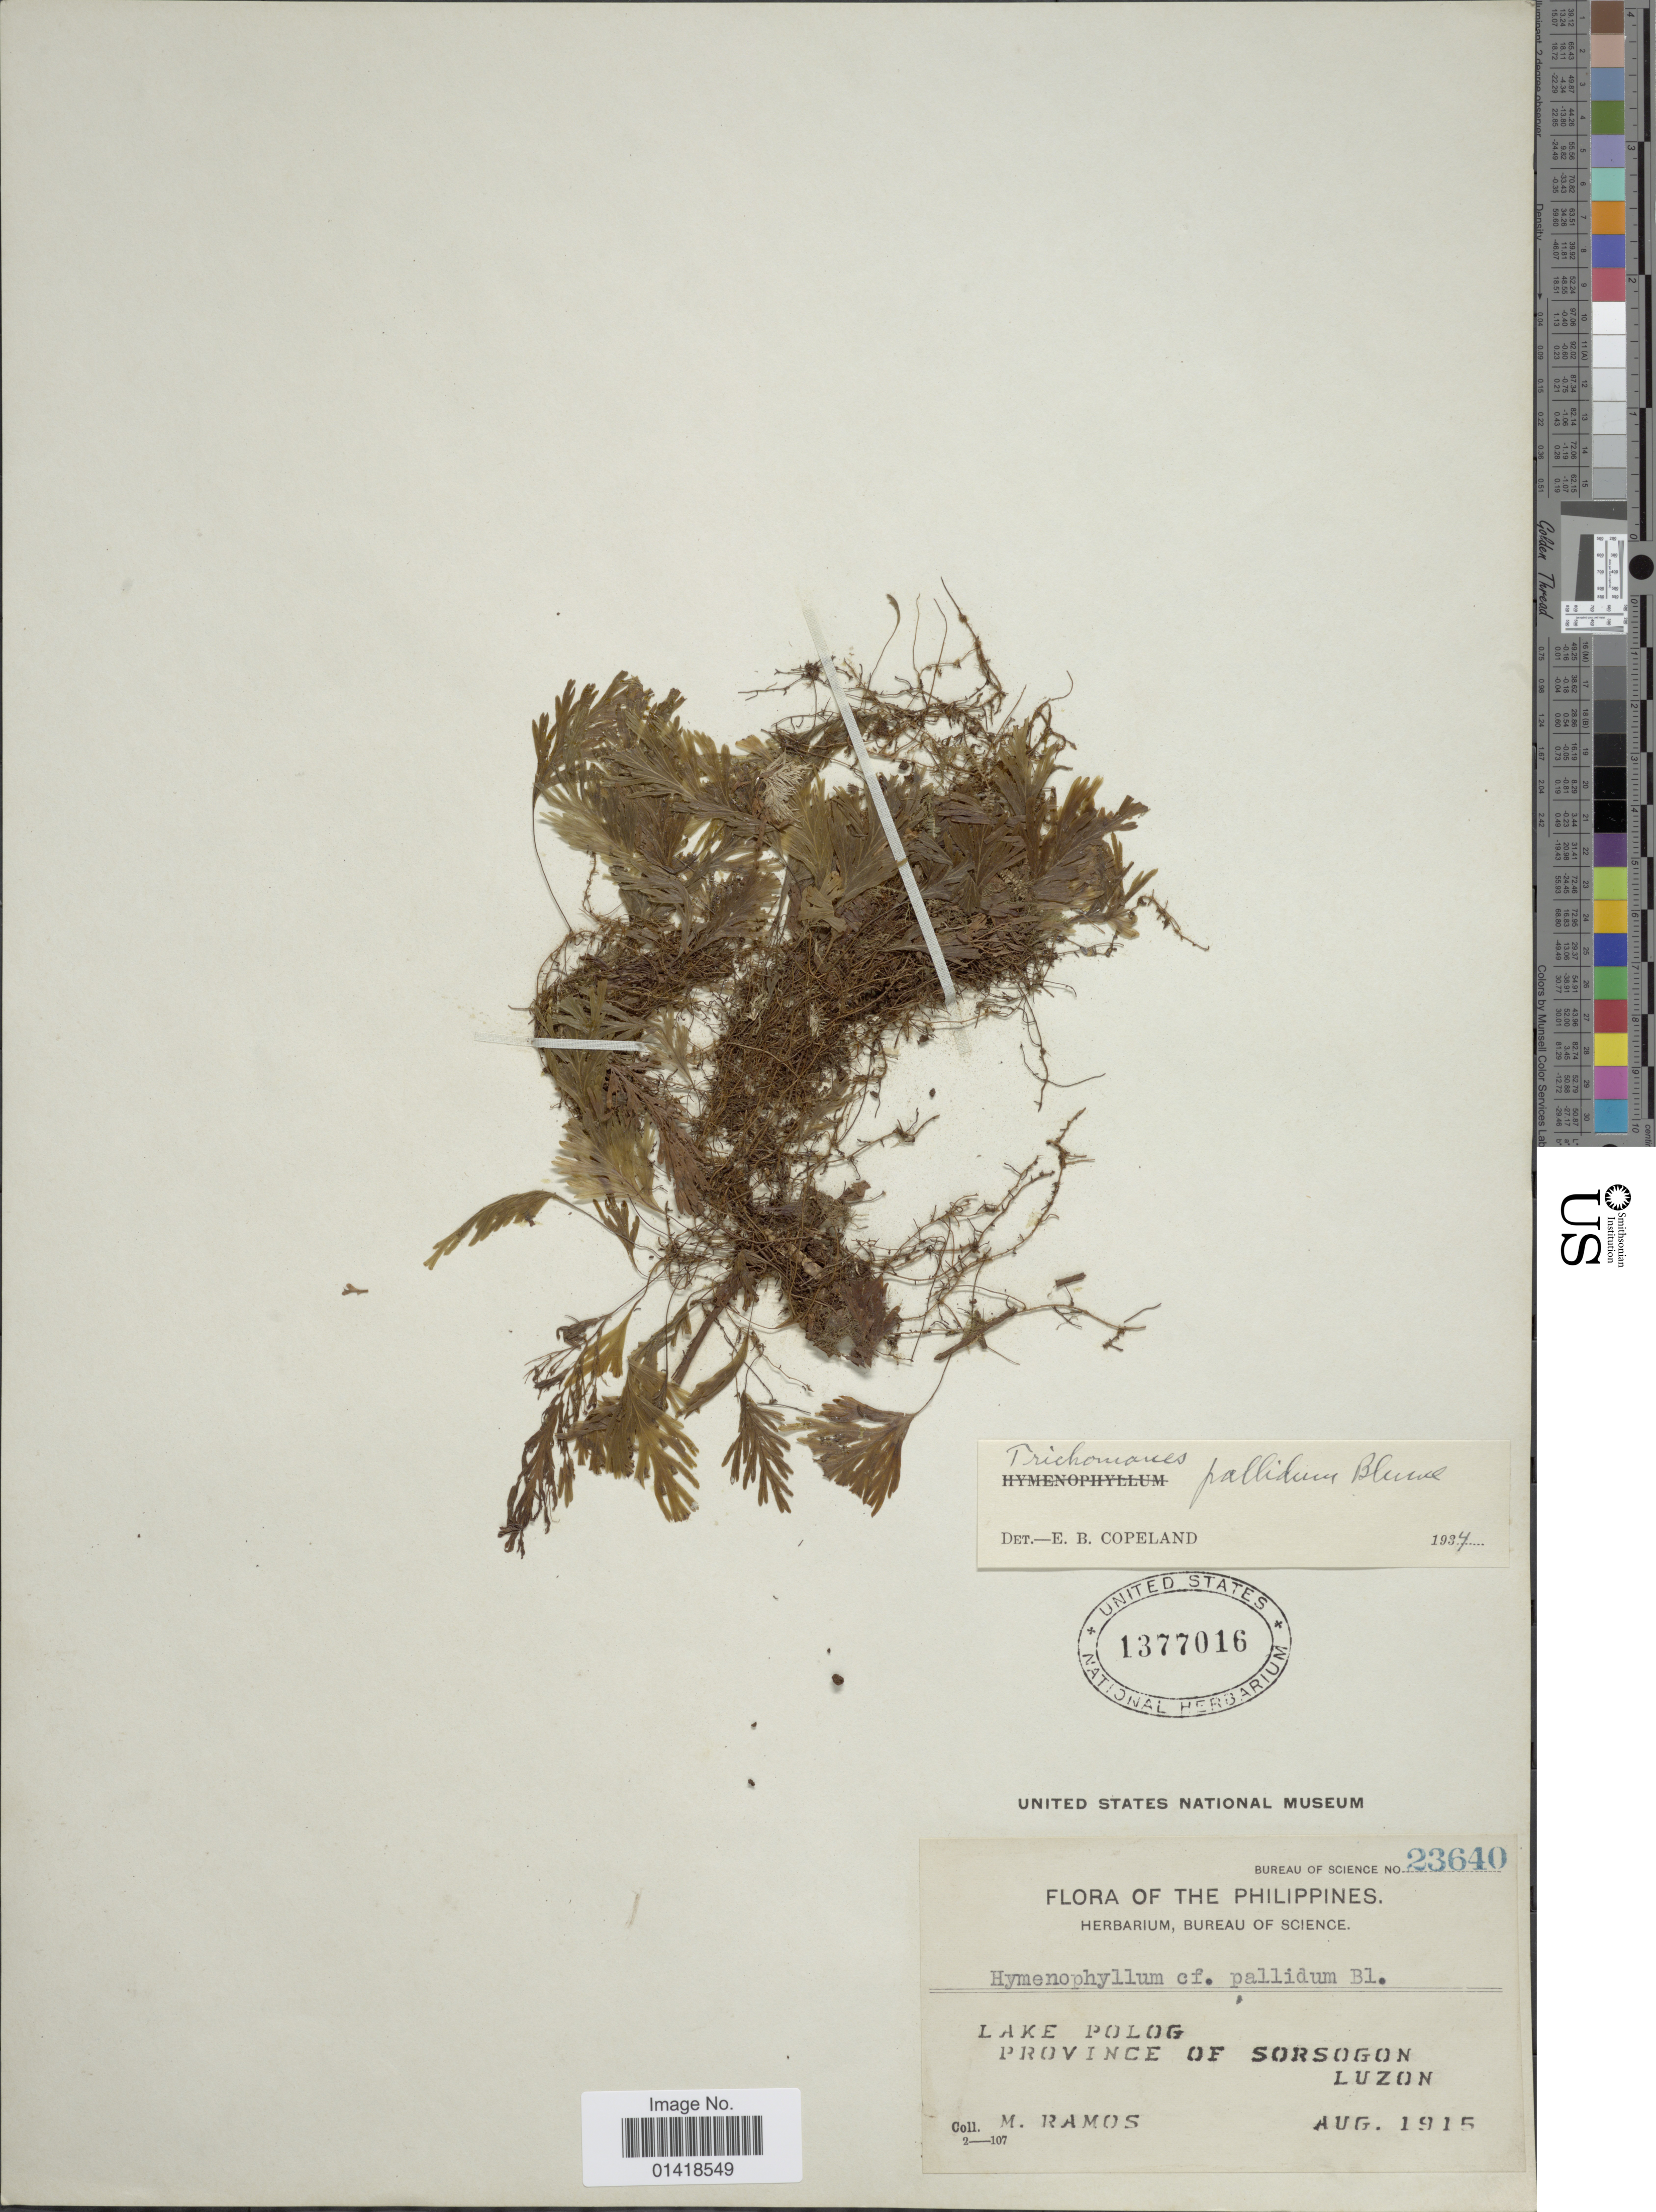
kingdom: Plantae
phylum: Tracheophyta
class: Polypodiopsida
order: Hymenophyllales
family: Hymenophyllaceae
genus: Hymenophyllum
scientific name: Hymenophyllum pallidum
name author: (Blume) Ebihara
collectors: M. Ramos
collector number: Bureau of Science 23640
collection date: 1915-08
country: Philippines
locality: The Philippines, Lake Polog. Province of Sorsogon. Luzon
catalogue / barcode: US 1377016